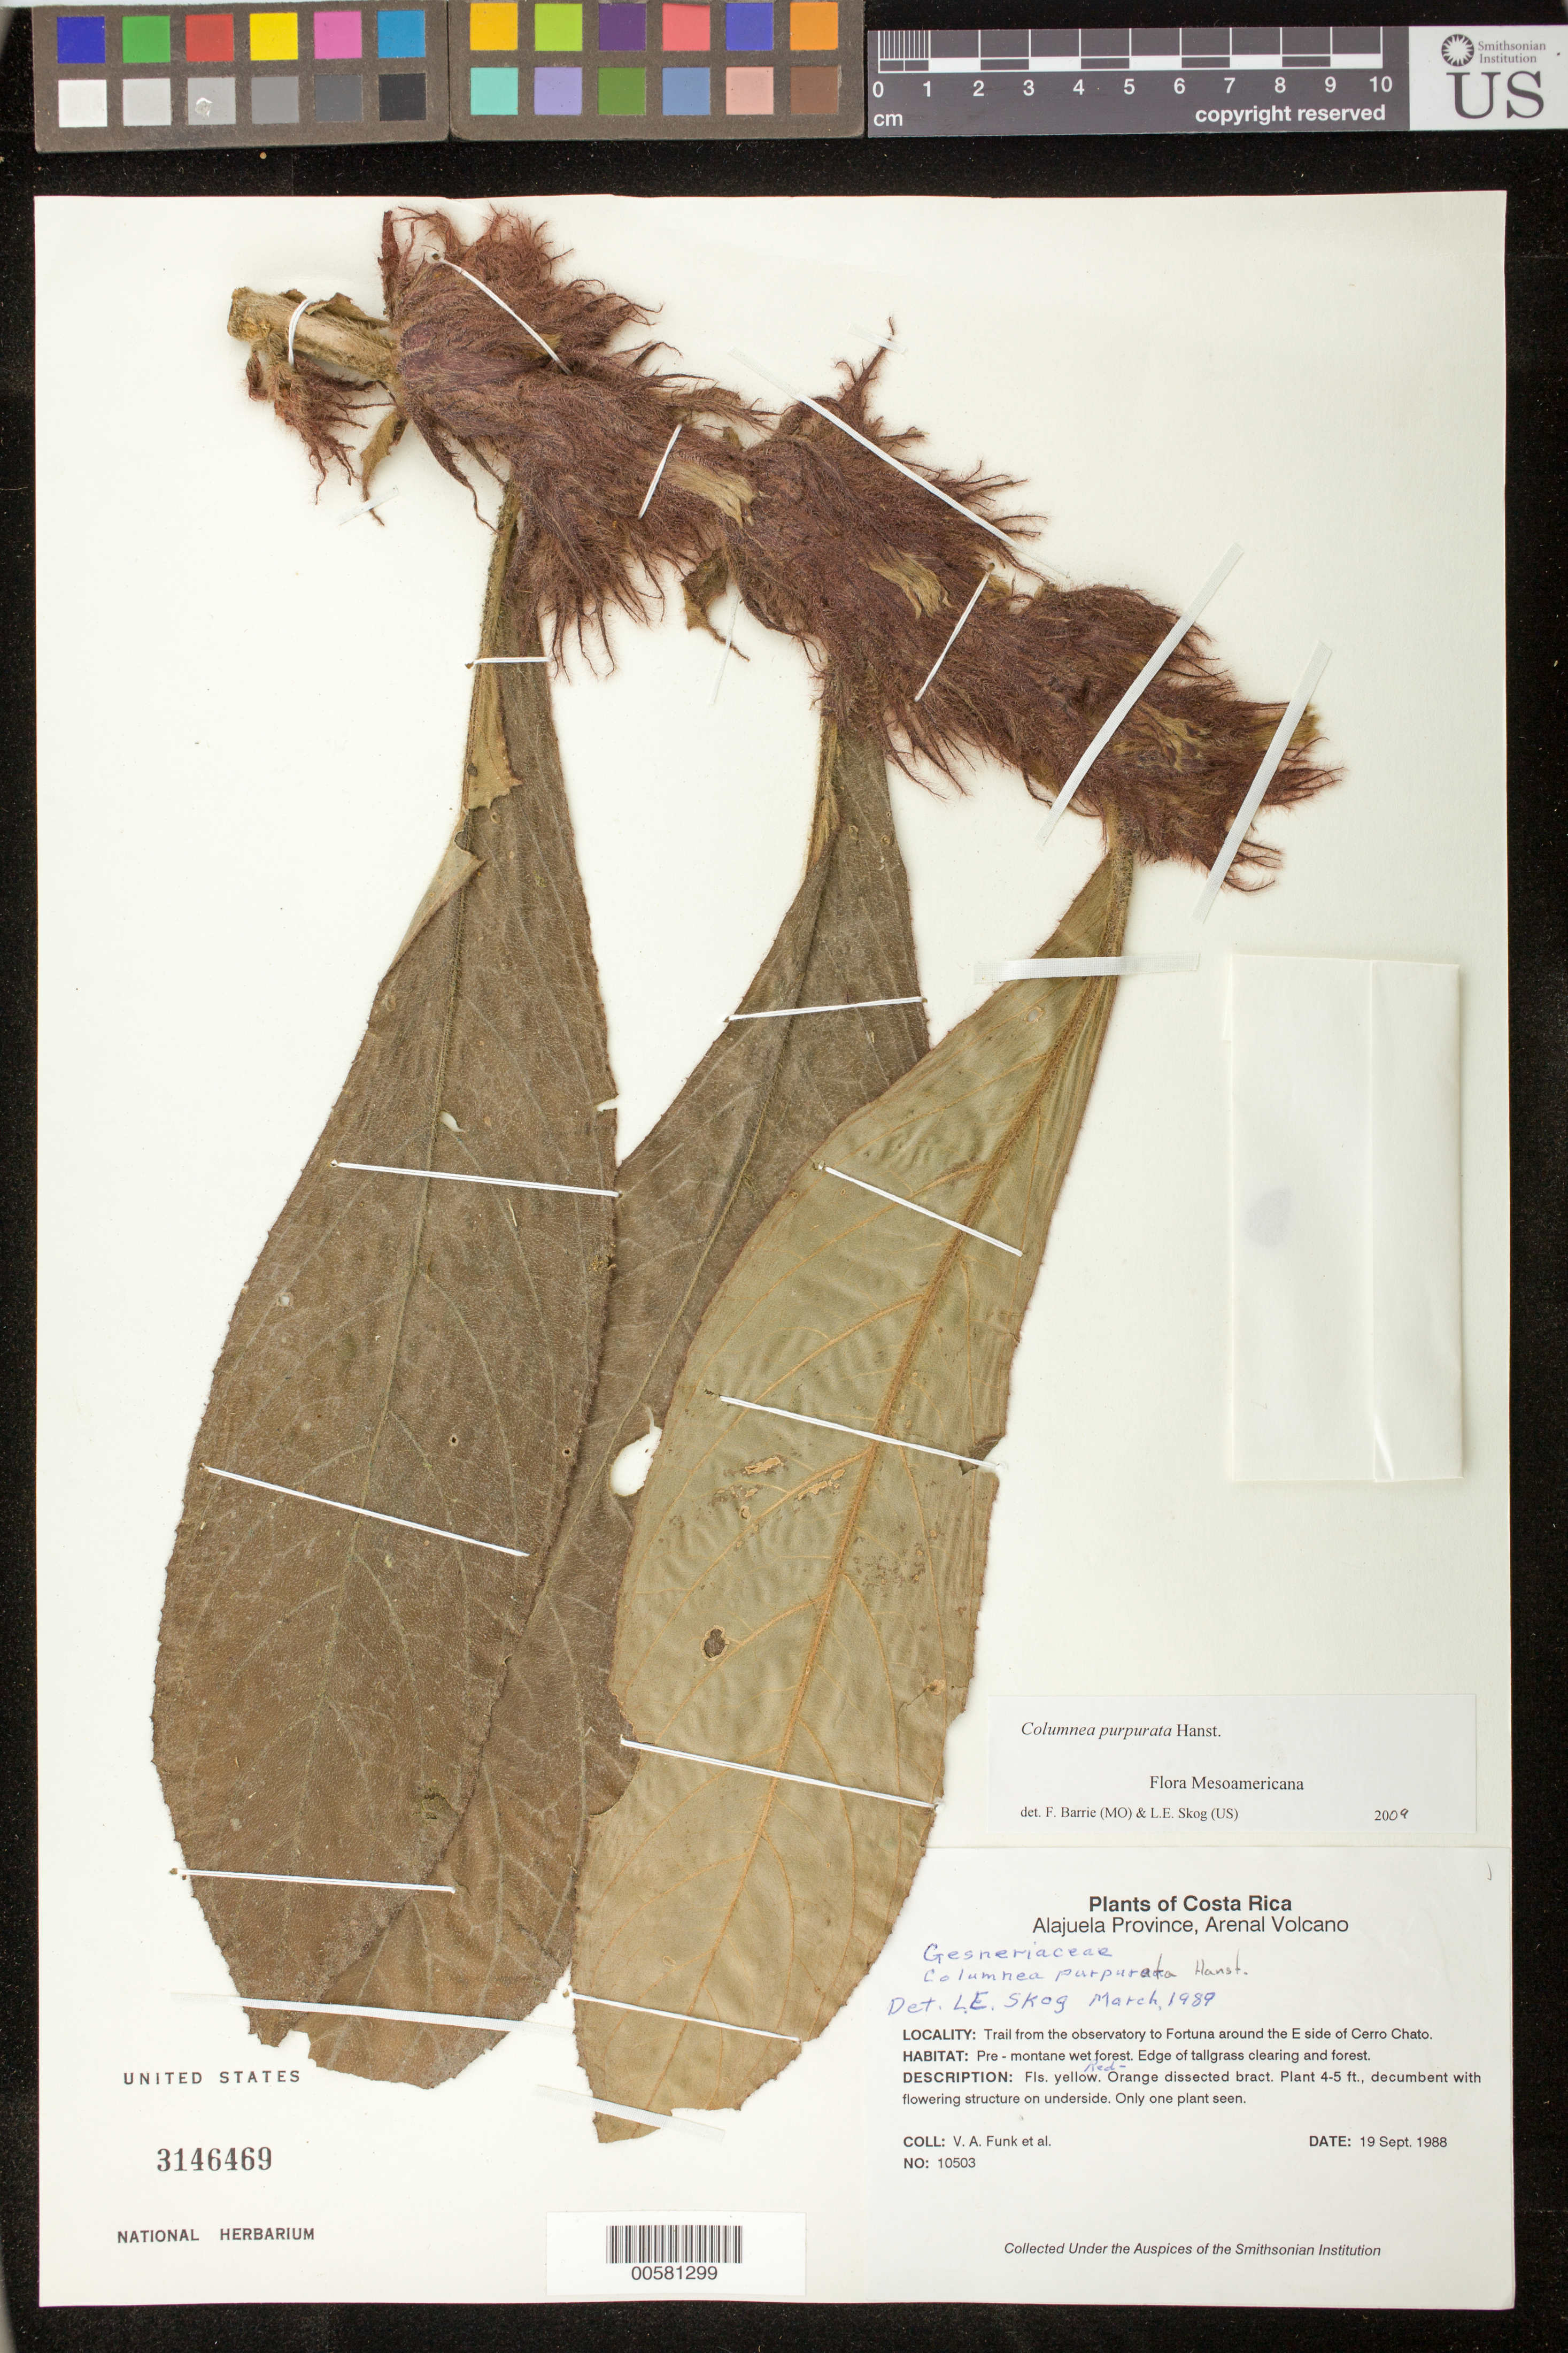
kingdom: Plantae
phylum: Tracheophyta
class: Magnoliopsida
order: Lamiales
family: Gesneriaceae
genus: Columnea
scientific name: Columnea purpurata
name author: Hanst.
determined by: Skog, Laurence E.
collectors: V. Funk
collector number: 10503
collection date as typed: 19 Sep 1988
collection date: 1988-09-19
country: Costa Rica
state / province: Alajuela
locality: Arenal Volcano; trail from the observatory to Fortuna around the E side of Cerro Chato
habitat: Pre-montane wet forest; edge of tallgrass clearing and forest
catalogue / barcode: US 3146469